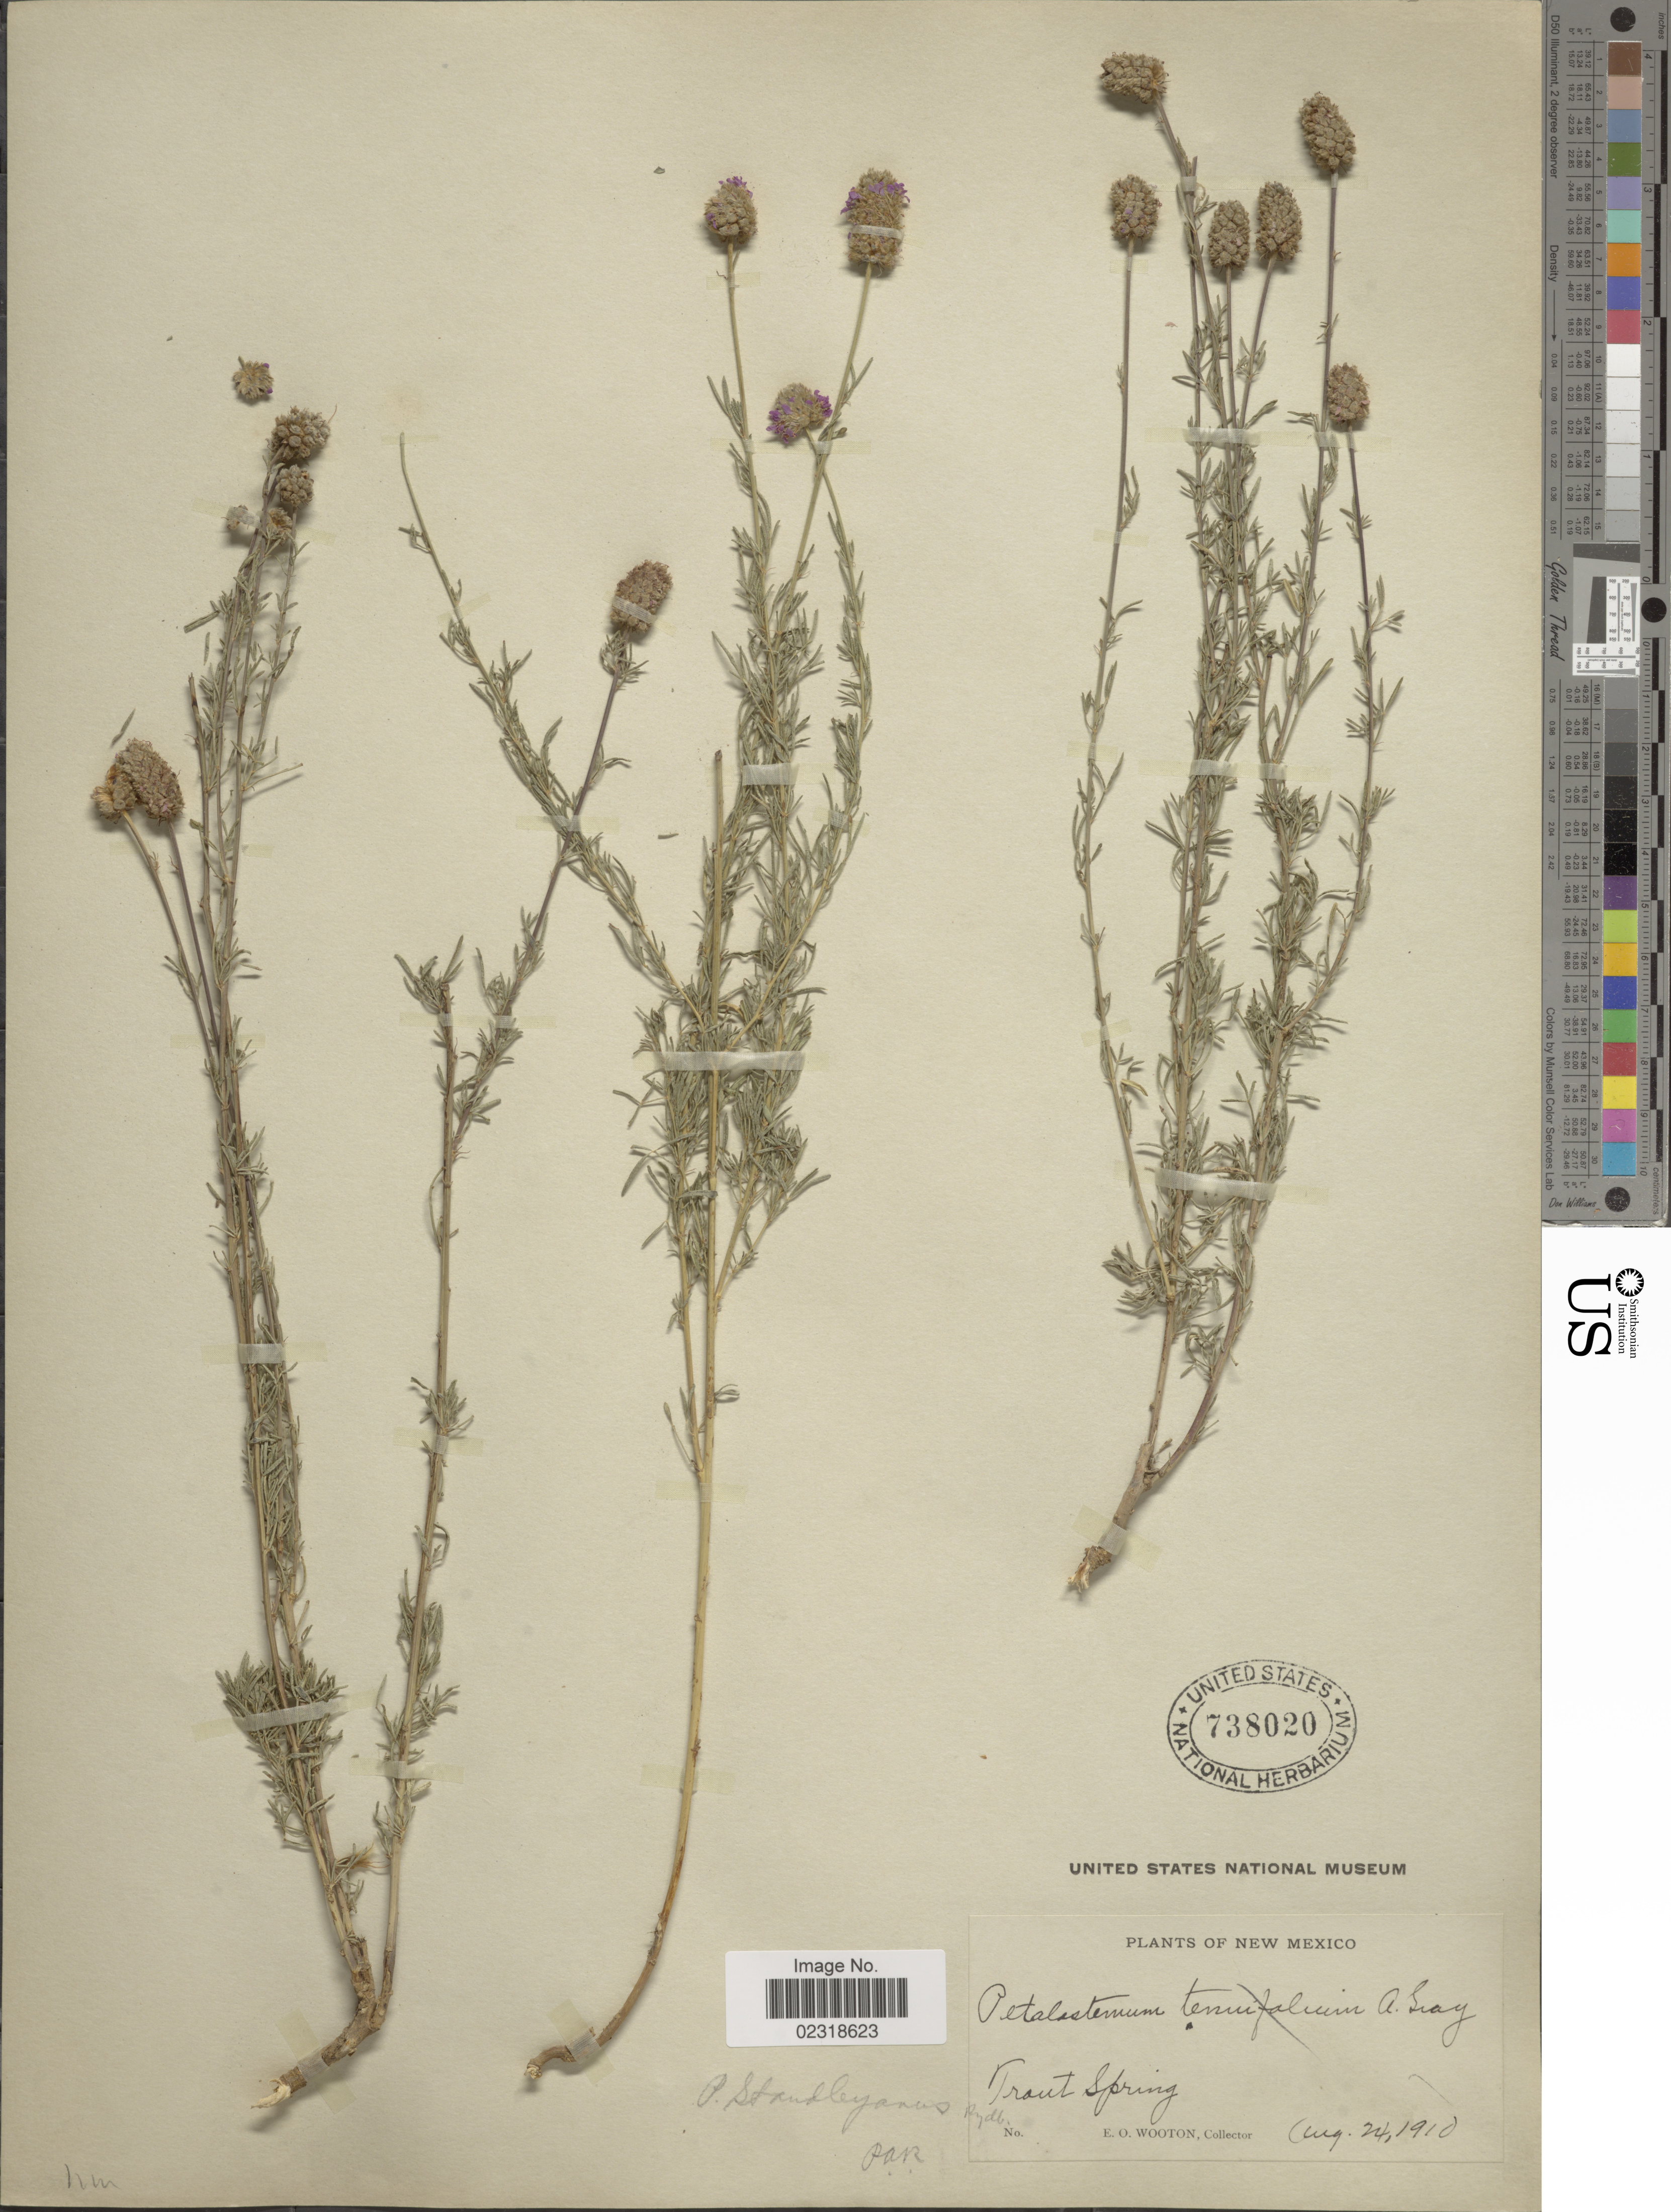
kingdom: Plantae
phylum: Tracheophyta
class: Magnoliopsida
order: Fabales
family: Fabaceae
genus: Dalea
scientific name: Dalea tenuifolia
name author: (A. Gray) Shinners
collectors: E. O. Wooton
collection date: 1910-08-24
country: United States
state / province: New Mexico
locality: Trout Spring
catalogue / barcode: US 738020